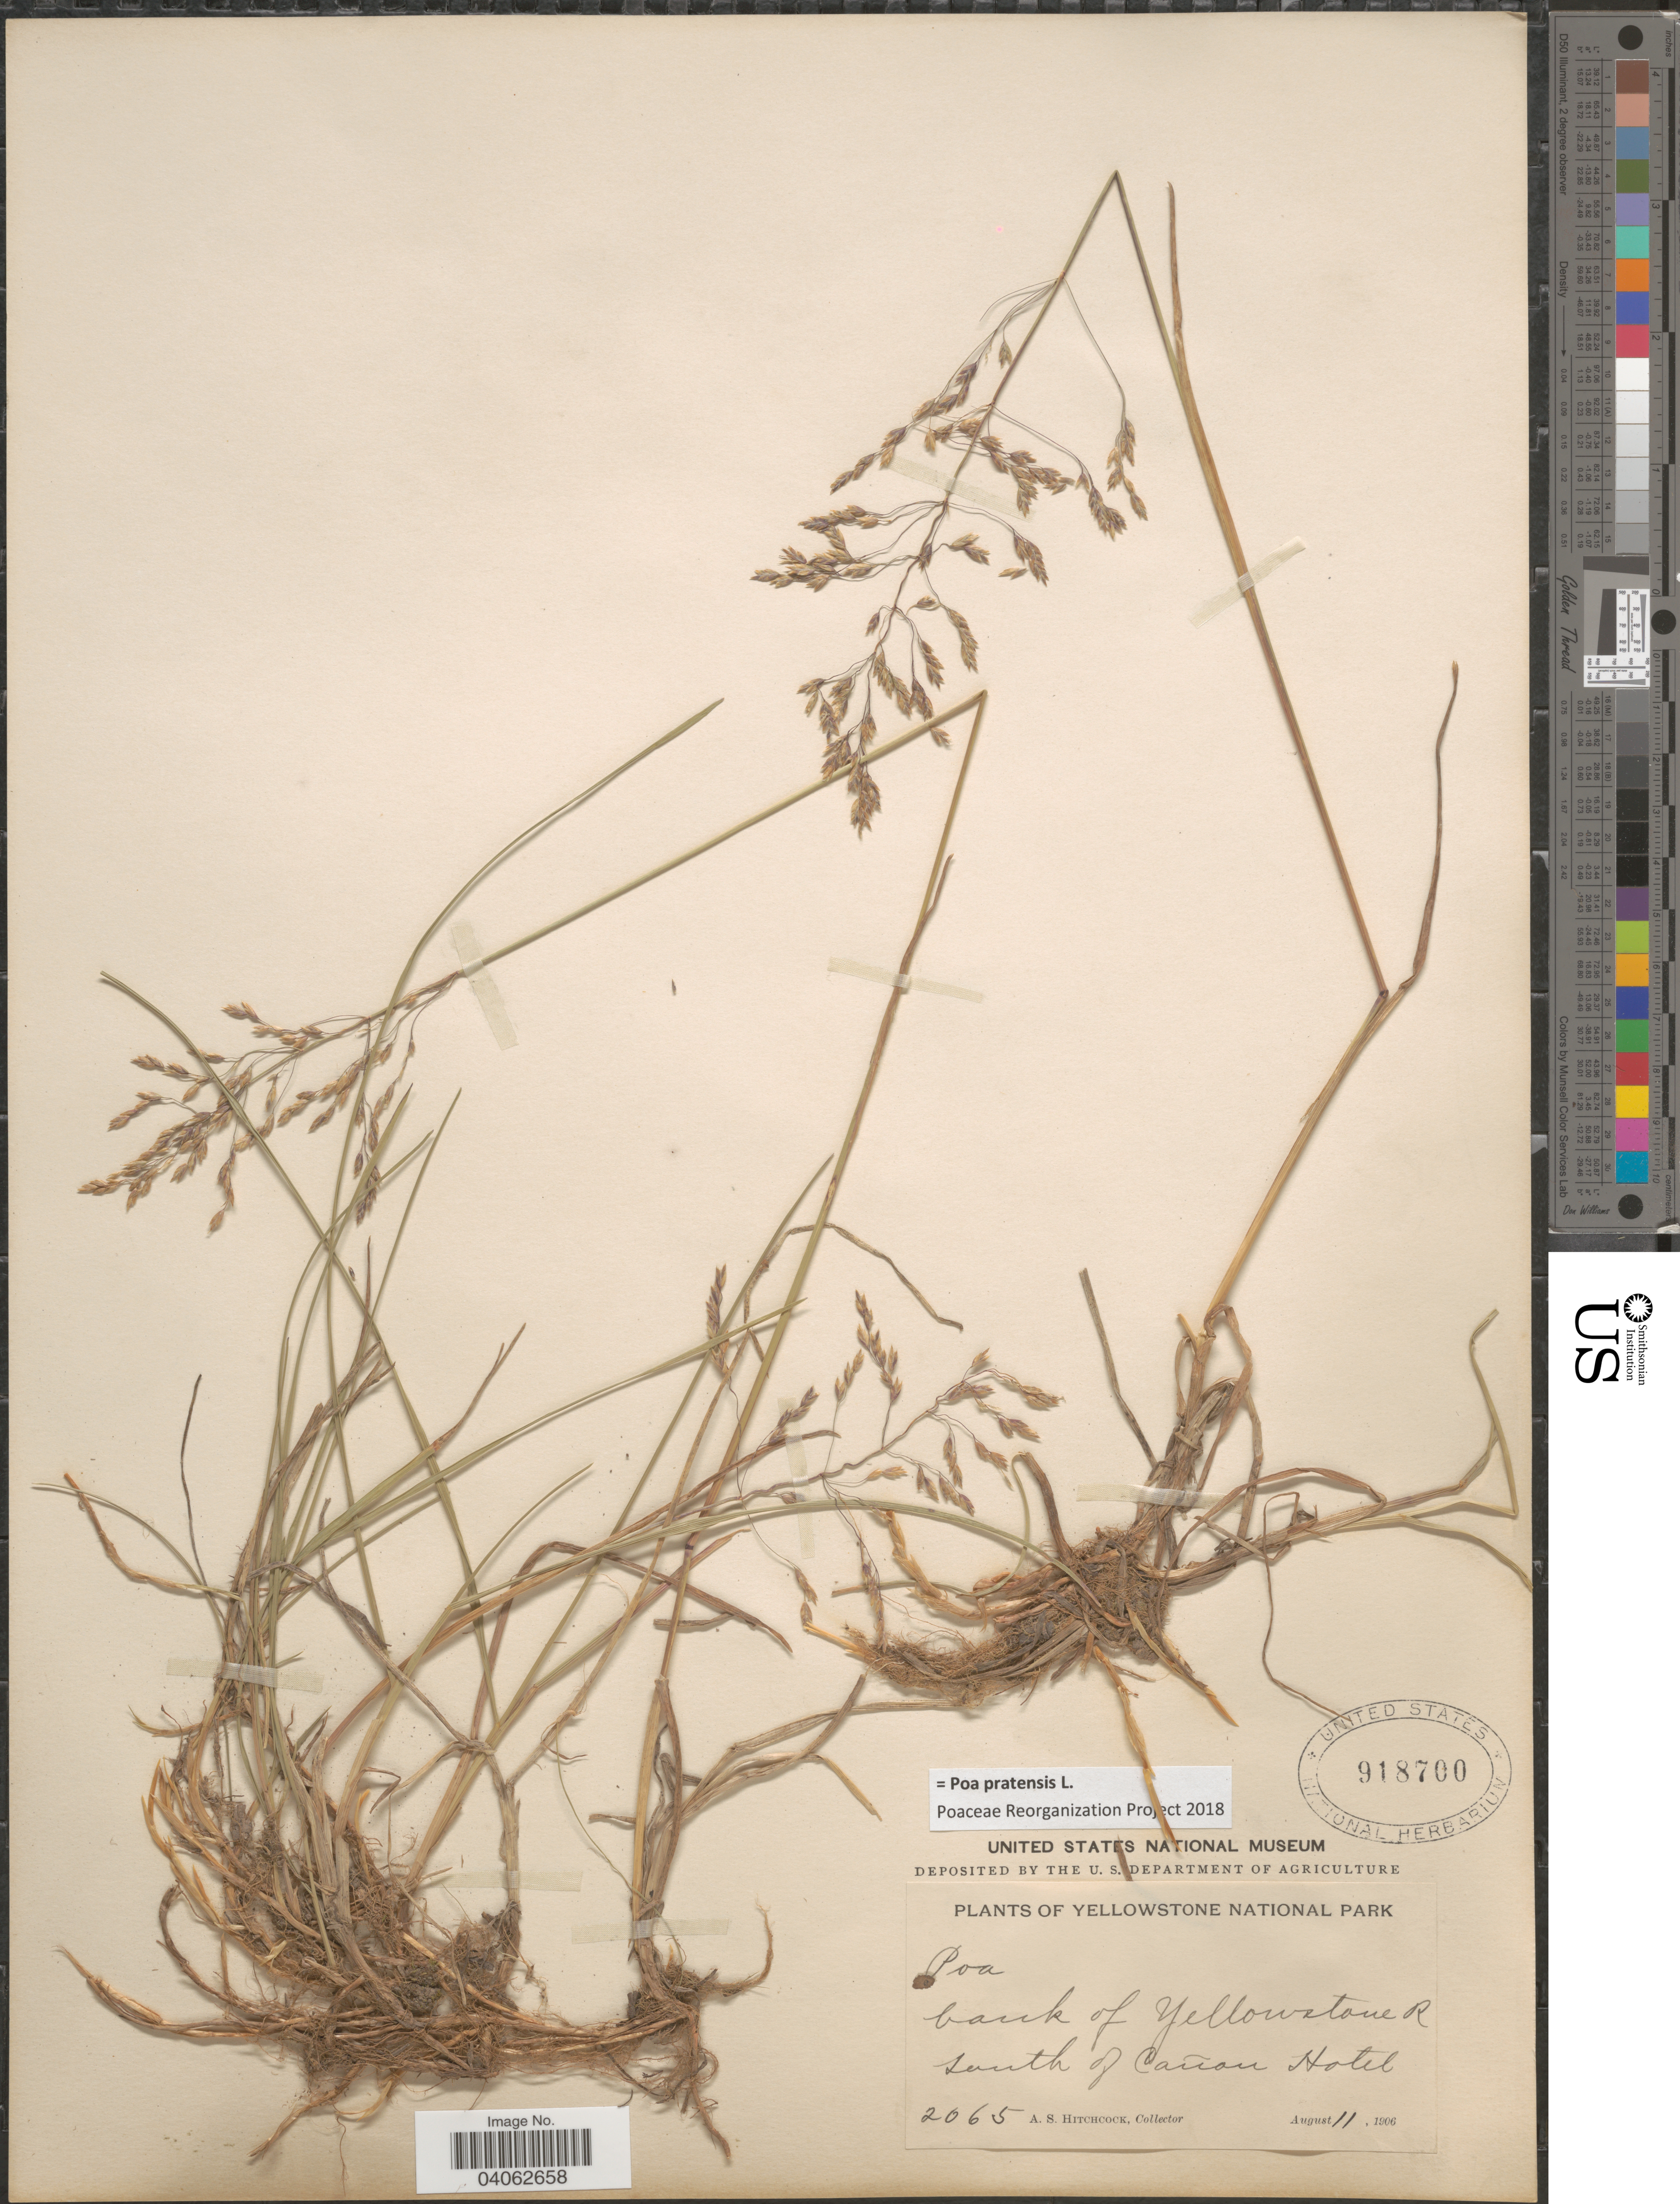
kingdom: Plantae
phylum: Tracheophyta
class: Liliopsida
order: Poales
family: Poaceae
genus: Poa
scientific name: Poa pratensis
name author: L.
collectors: A. S. Hitchcock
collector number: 2065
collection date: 1906-08-11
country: United States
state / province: Wyoming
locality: Yellowstone National Park. Bank of Yellowstone R. South of Cañon Hotel.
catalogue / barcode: US 918700